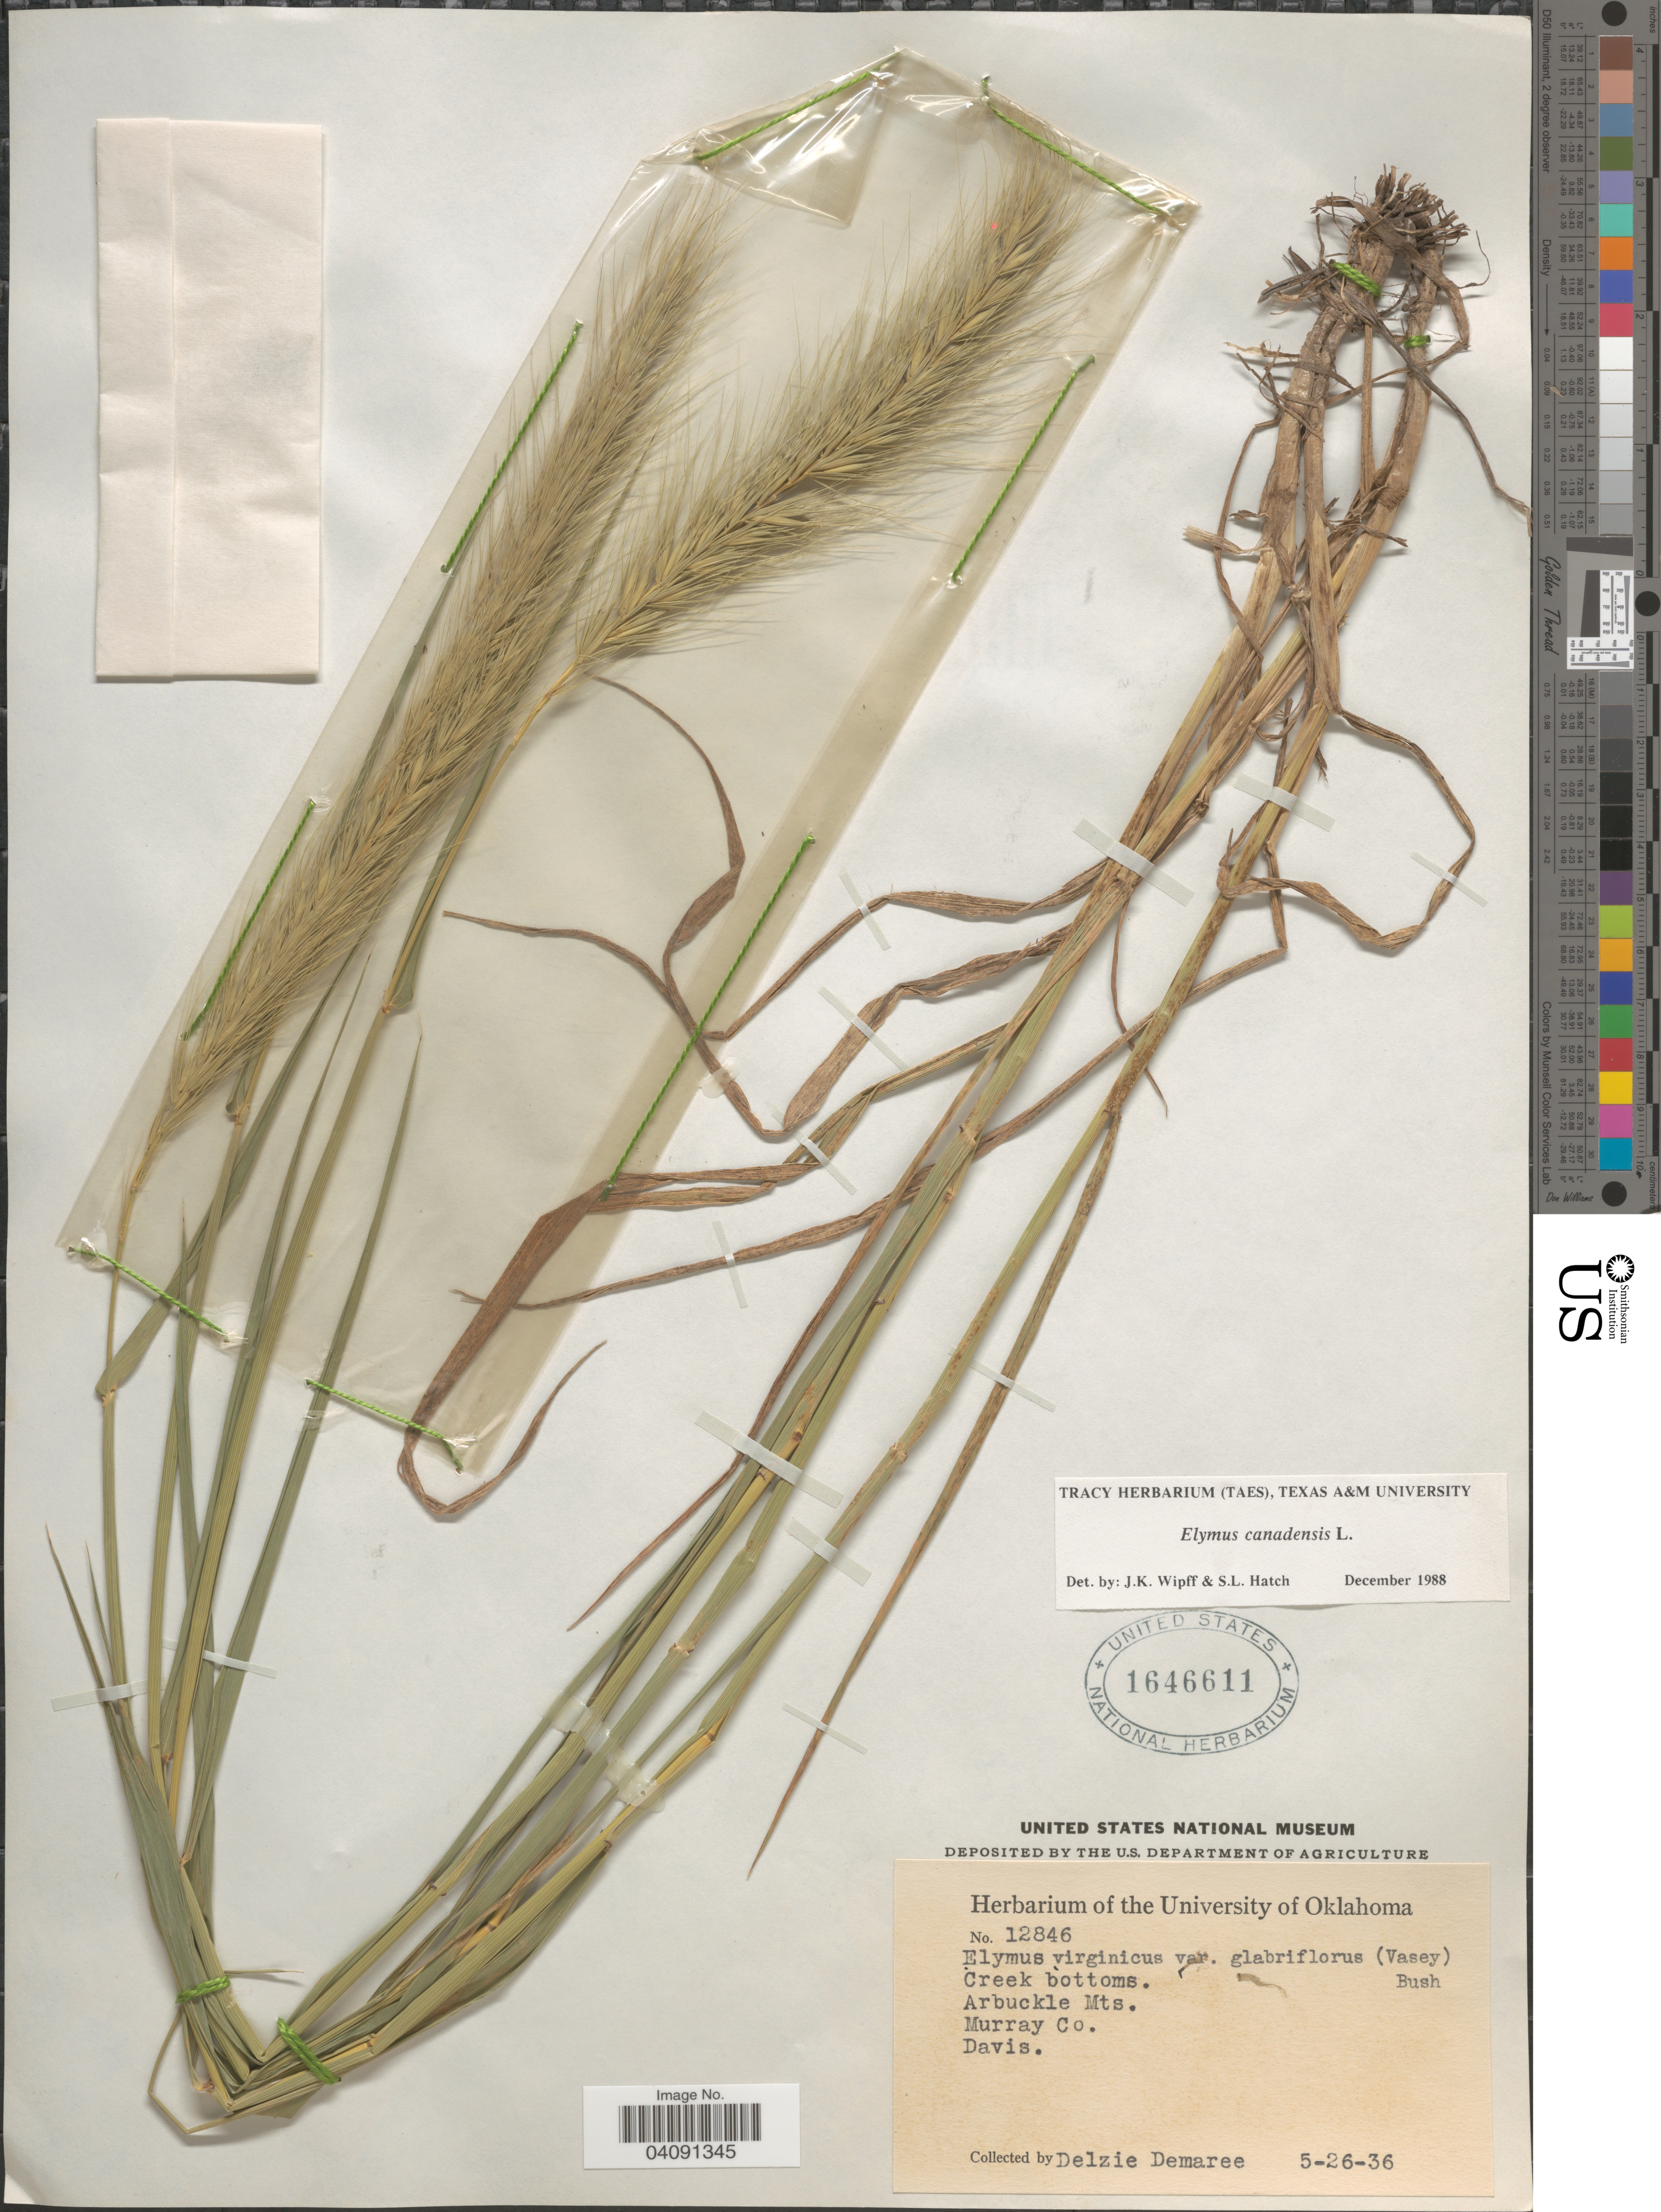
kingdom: Plantae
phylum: Tracheophyta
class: Liliopsida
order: Poales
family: Poaceae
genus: Elymus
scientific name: Elymus canadensis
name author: L.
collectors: D. Demaree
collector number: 12846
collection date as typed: Transcribed d/m/y: 26/5/36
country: United States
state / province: Oklahoma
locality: Arbuckle Mts. Murray Co. Davis.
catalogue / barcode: US 1646611